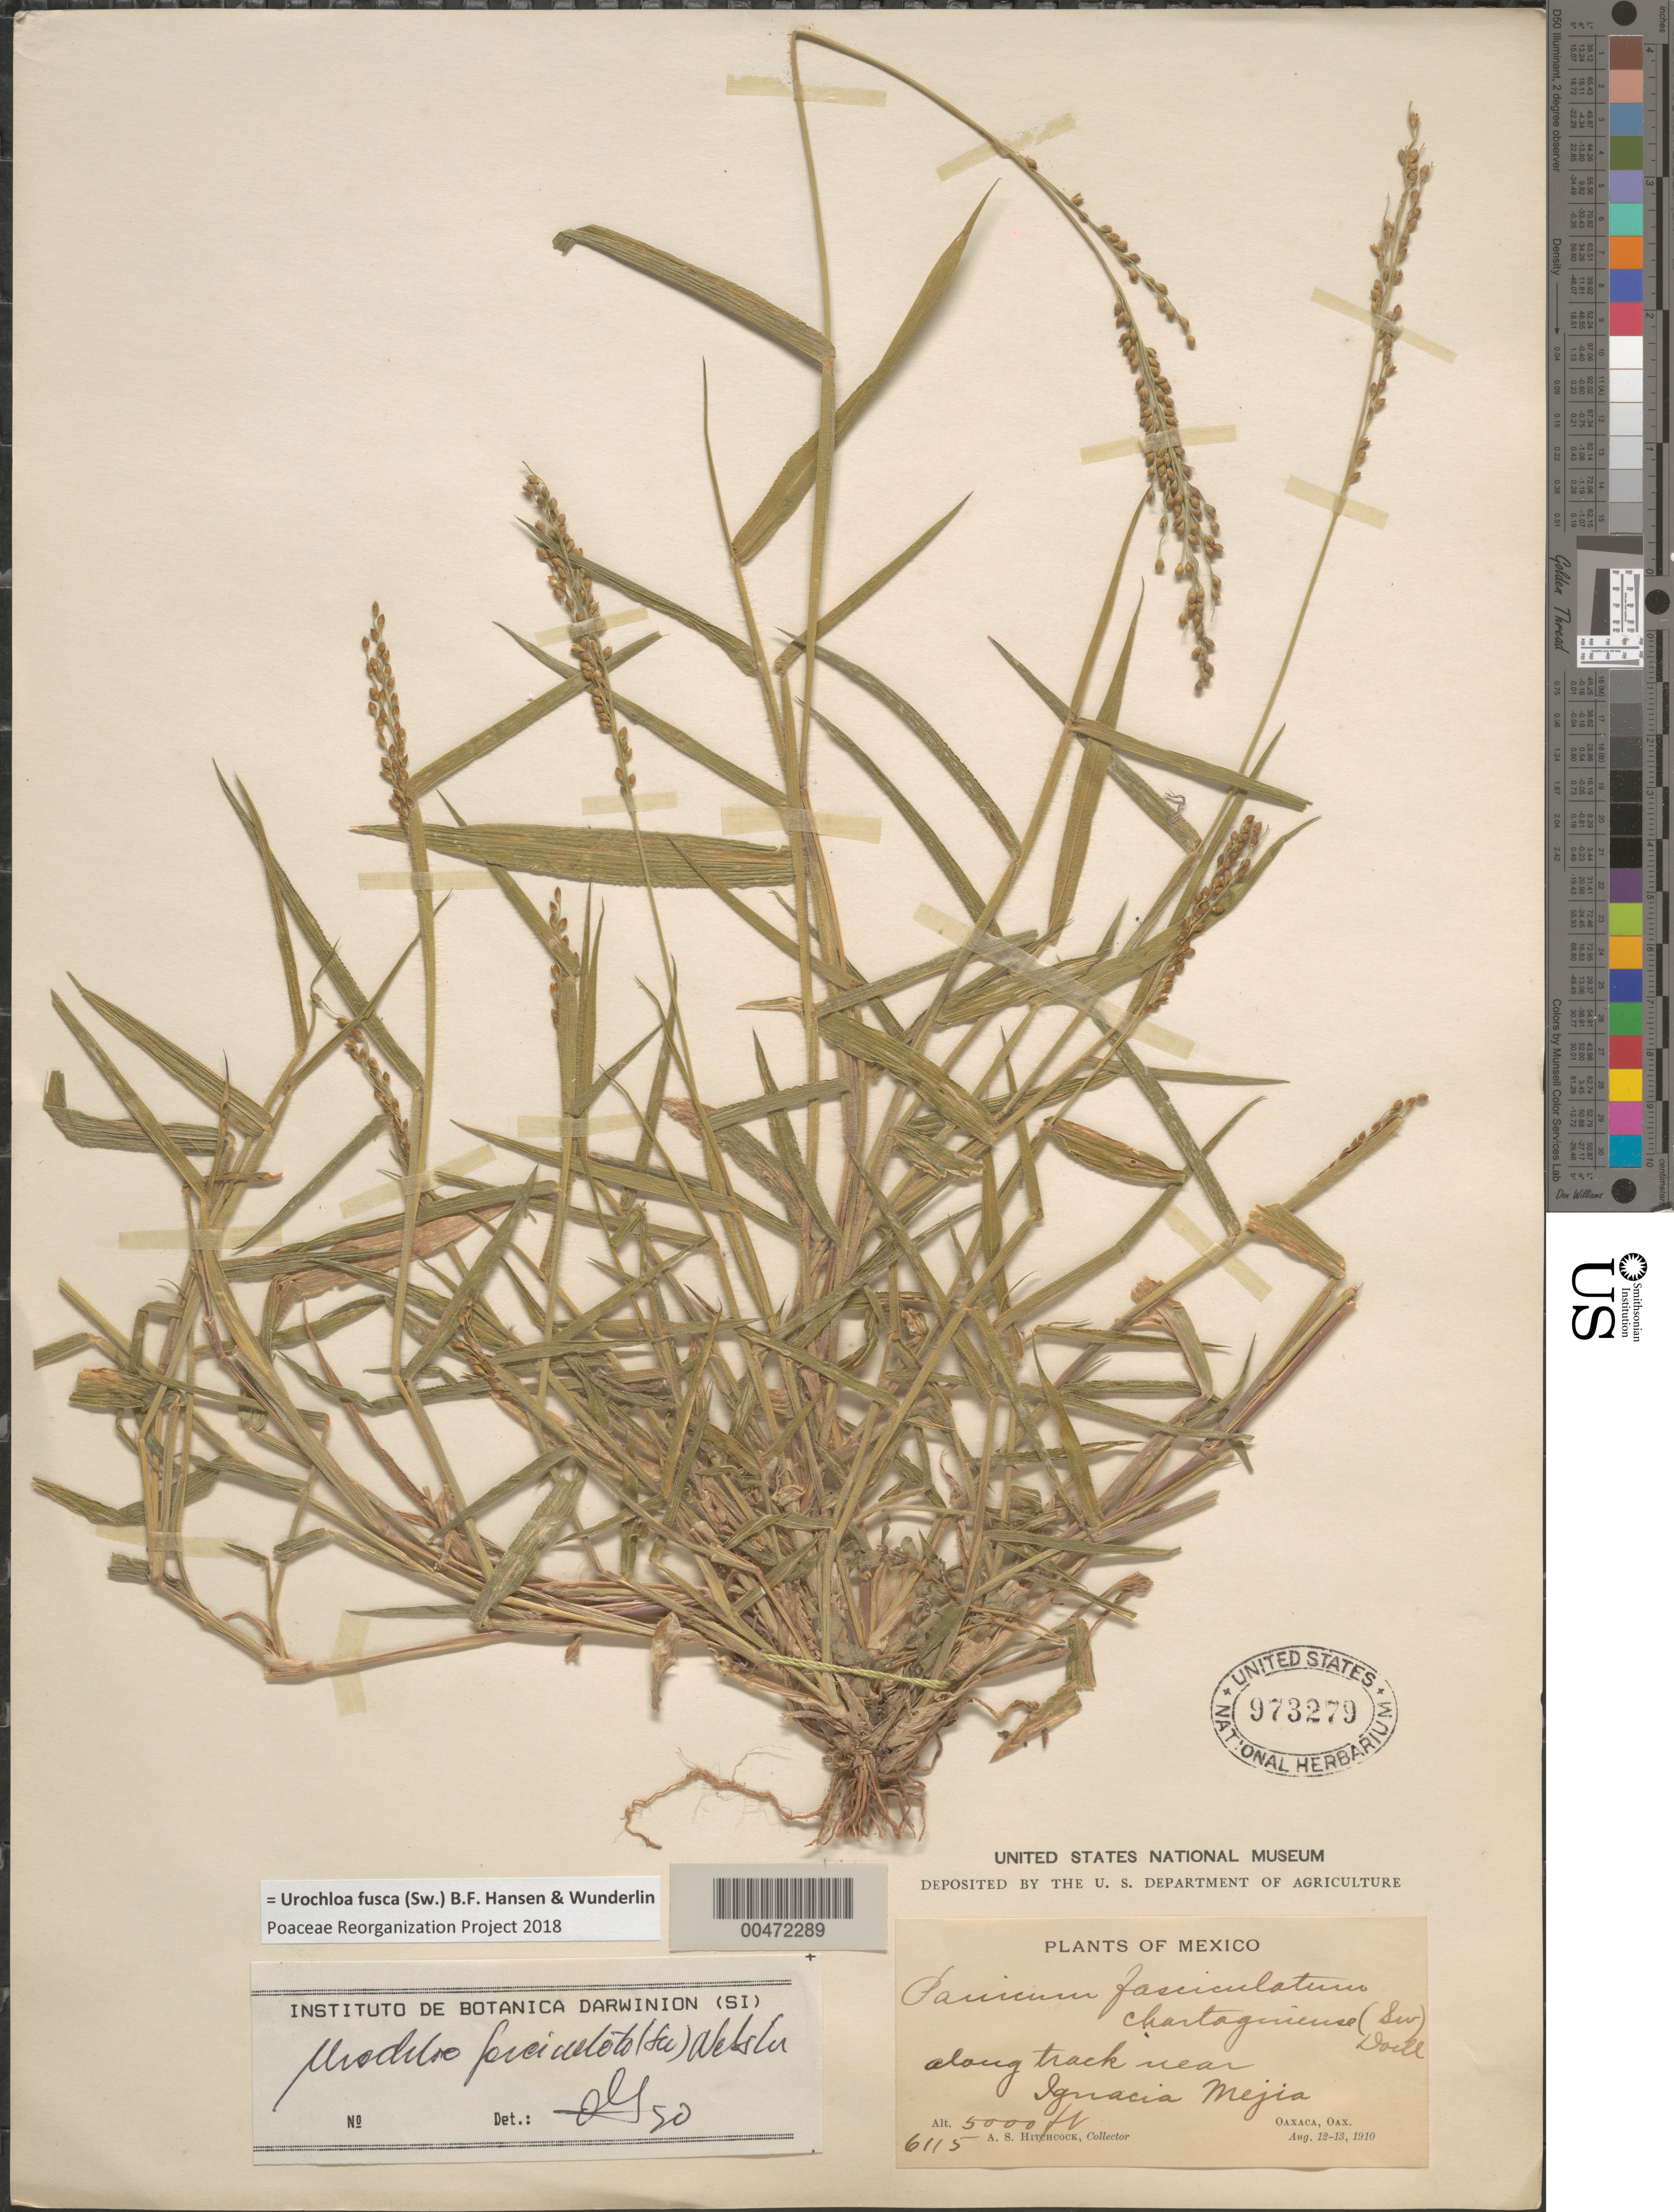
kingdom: Plantae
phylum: Tracheophyta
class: Liliopsida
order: Poales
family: Poaceae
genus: Urochloa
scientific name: Urochloa fusca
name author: (Sw.) B.F. Hansen & Wunderlin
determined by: Poaceae Reorganization Project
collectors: A. S. Hitchcock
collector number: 6115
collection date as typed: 12 Aug 1910 to 13 Aug 1910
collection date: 1910-08-12/1910-08-13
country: Mexico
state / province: Oaxaca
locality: Near Ignacia Mejia, Oaxaca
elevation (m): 1524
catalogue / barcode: US 973279